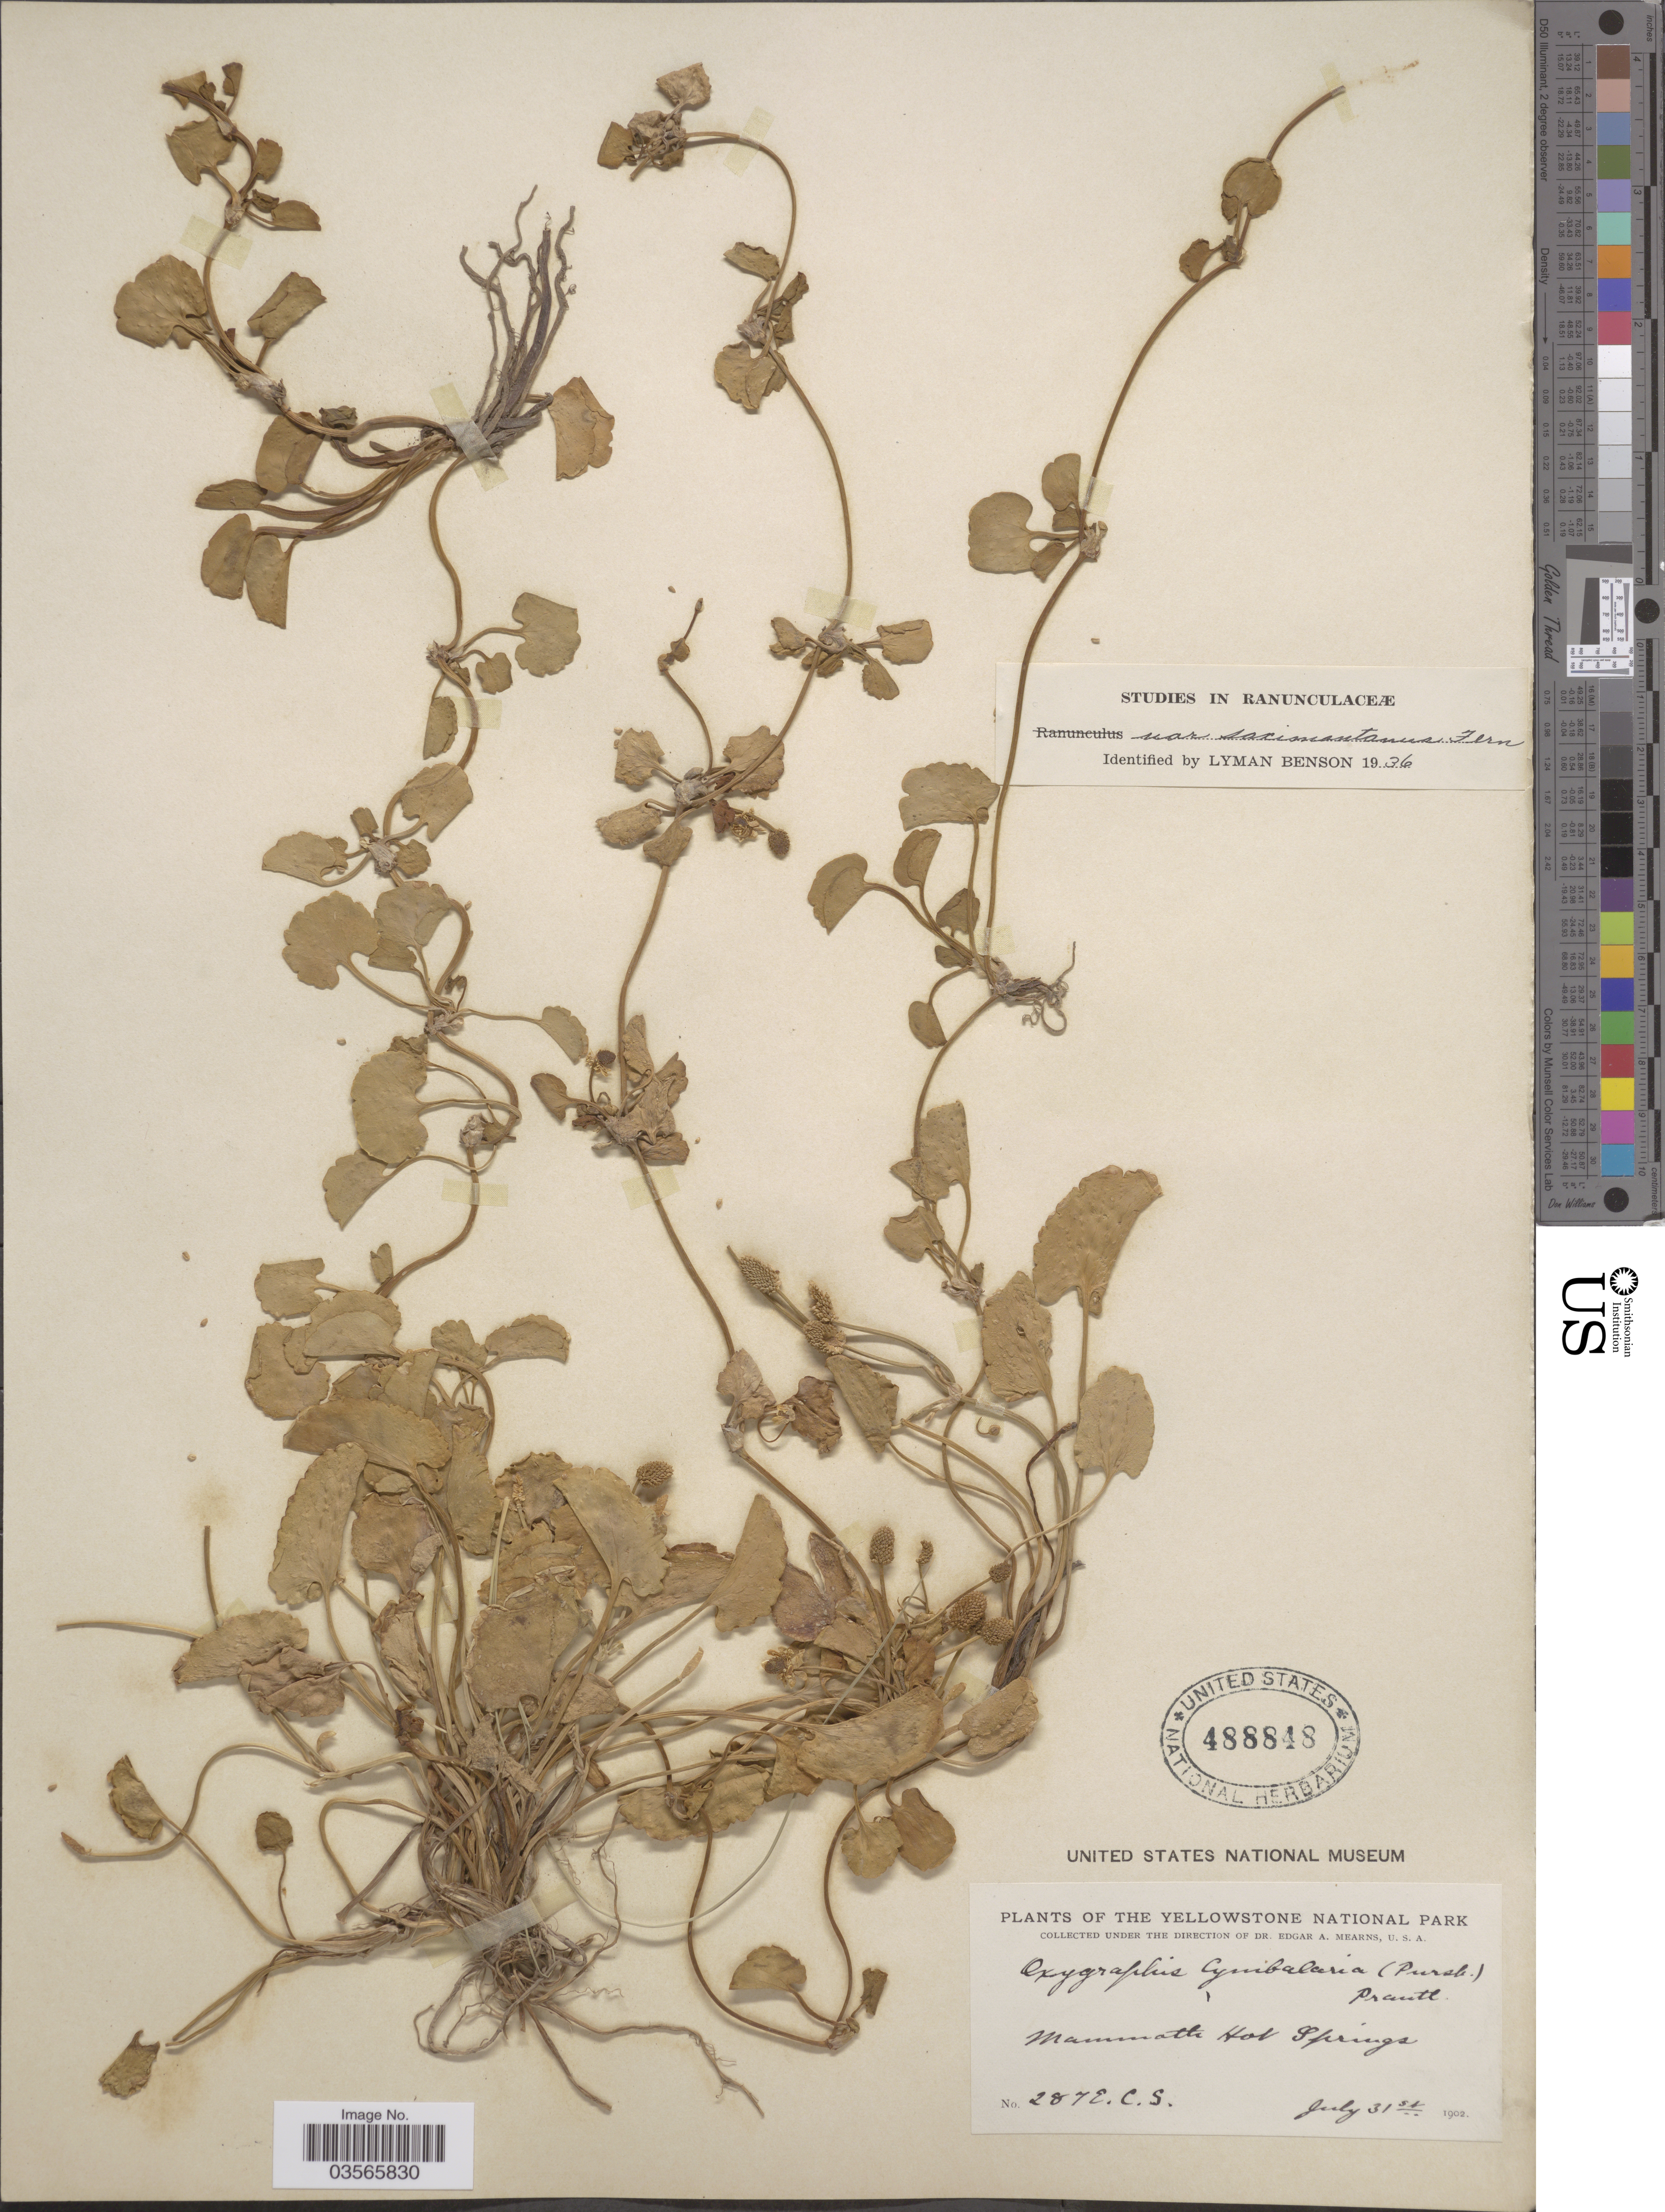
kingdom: Plantae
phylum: Tracheophyta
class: Magnoliopsida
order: Ranunculales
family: Ranunculaceae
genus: Halerpestes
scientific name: Halerpestes cymbalaria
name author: (Pursh) Greene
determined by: Strong, M. T., (US), Smithsonian Institution - National Museum of Natural History (UNITED STATES)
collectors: E. C. Smith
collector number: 287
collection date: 1902-07-31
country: United States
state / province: Wyoming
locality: The Yellowstone National Park. Mammoth Hot Springs.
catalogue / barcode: US 488848